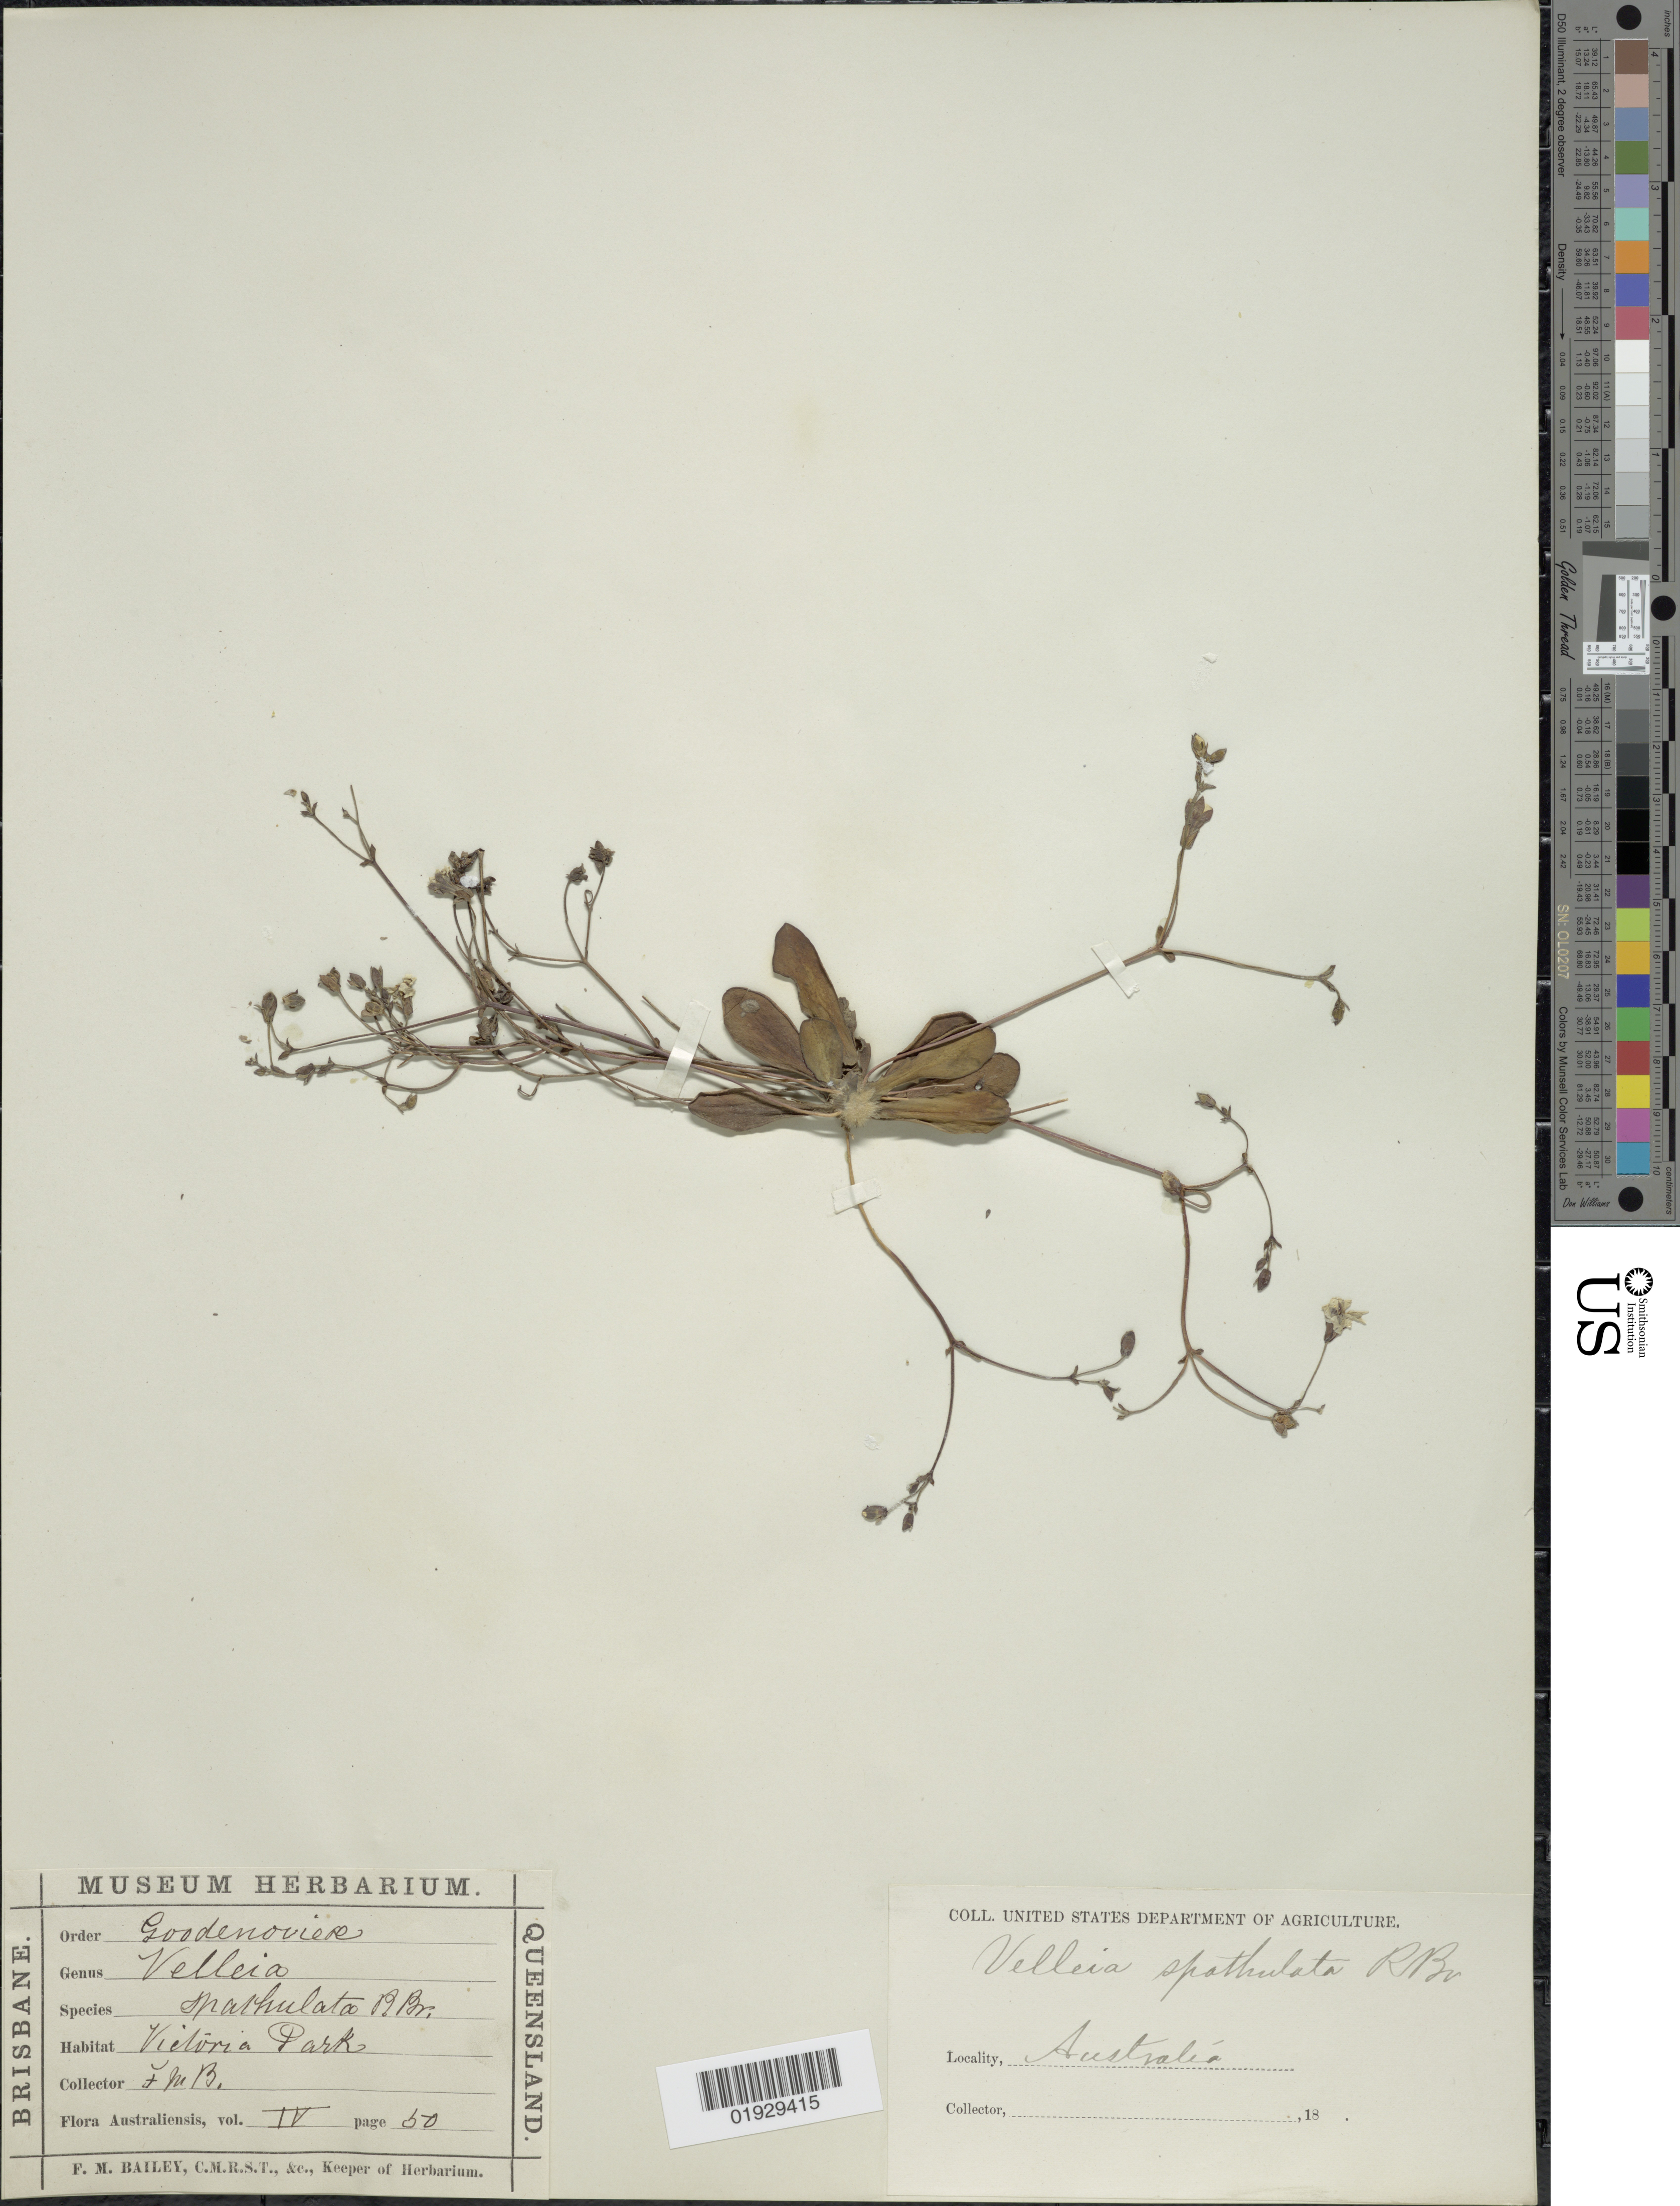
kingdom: Plantae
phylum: Tracheophyta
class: Magnoliopsida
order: Asterales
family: Goodeniaceae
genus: Velleia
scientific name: Velleia spathulata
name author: Juss.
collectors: F. M. Bailey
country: Australia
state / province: Victoria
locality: Victoria Park.